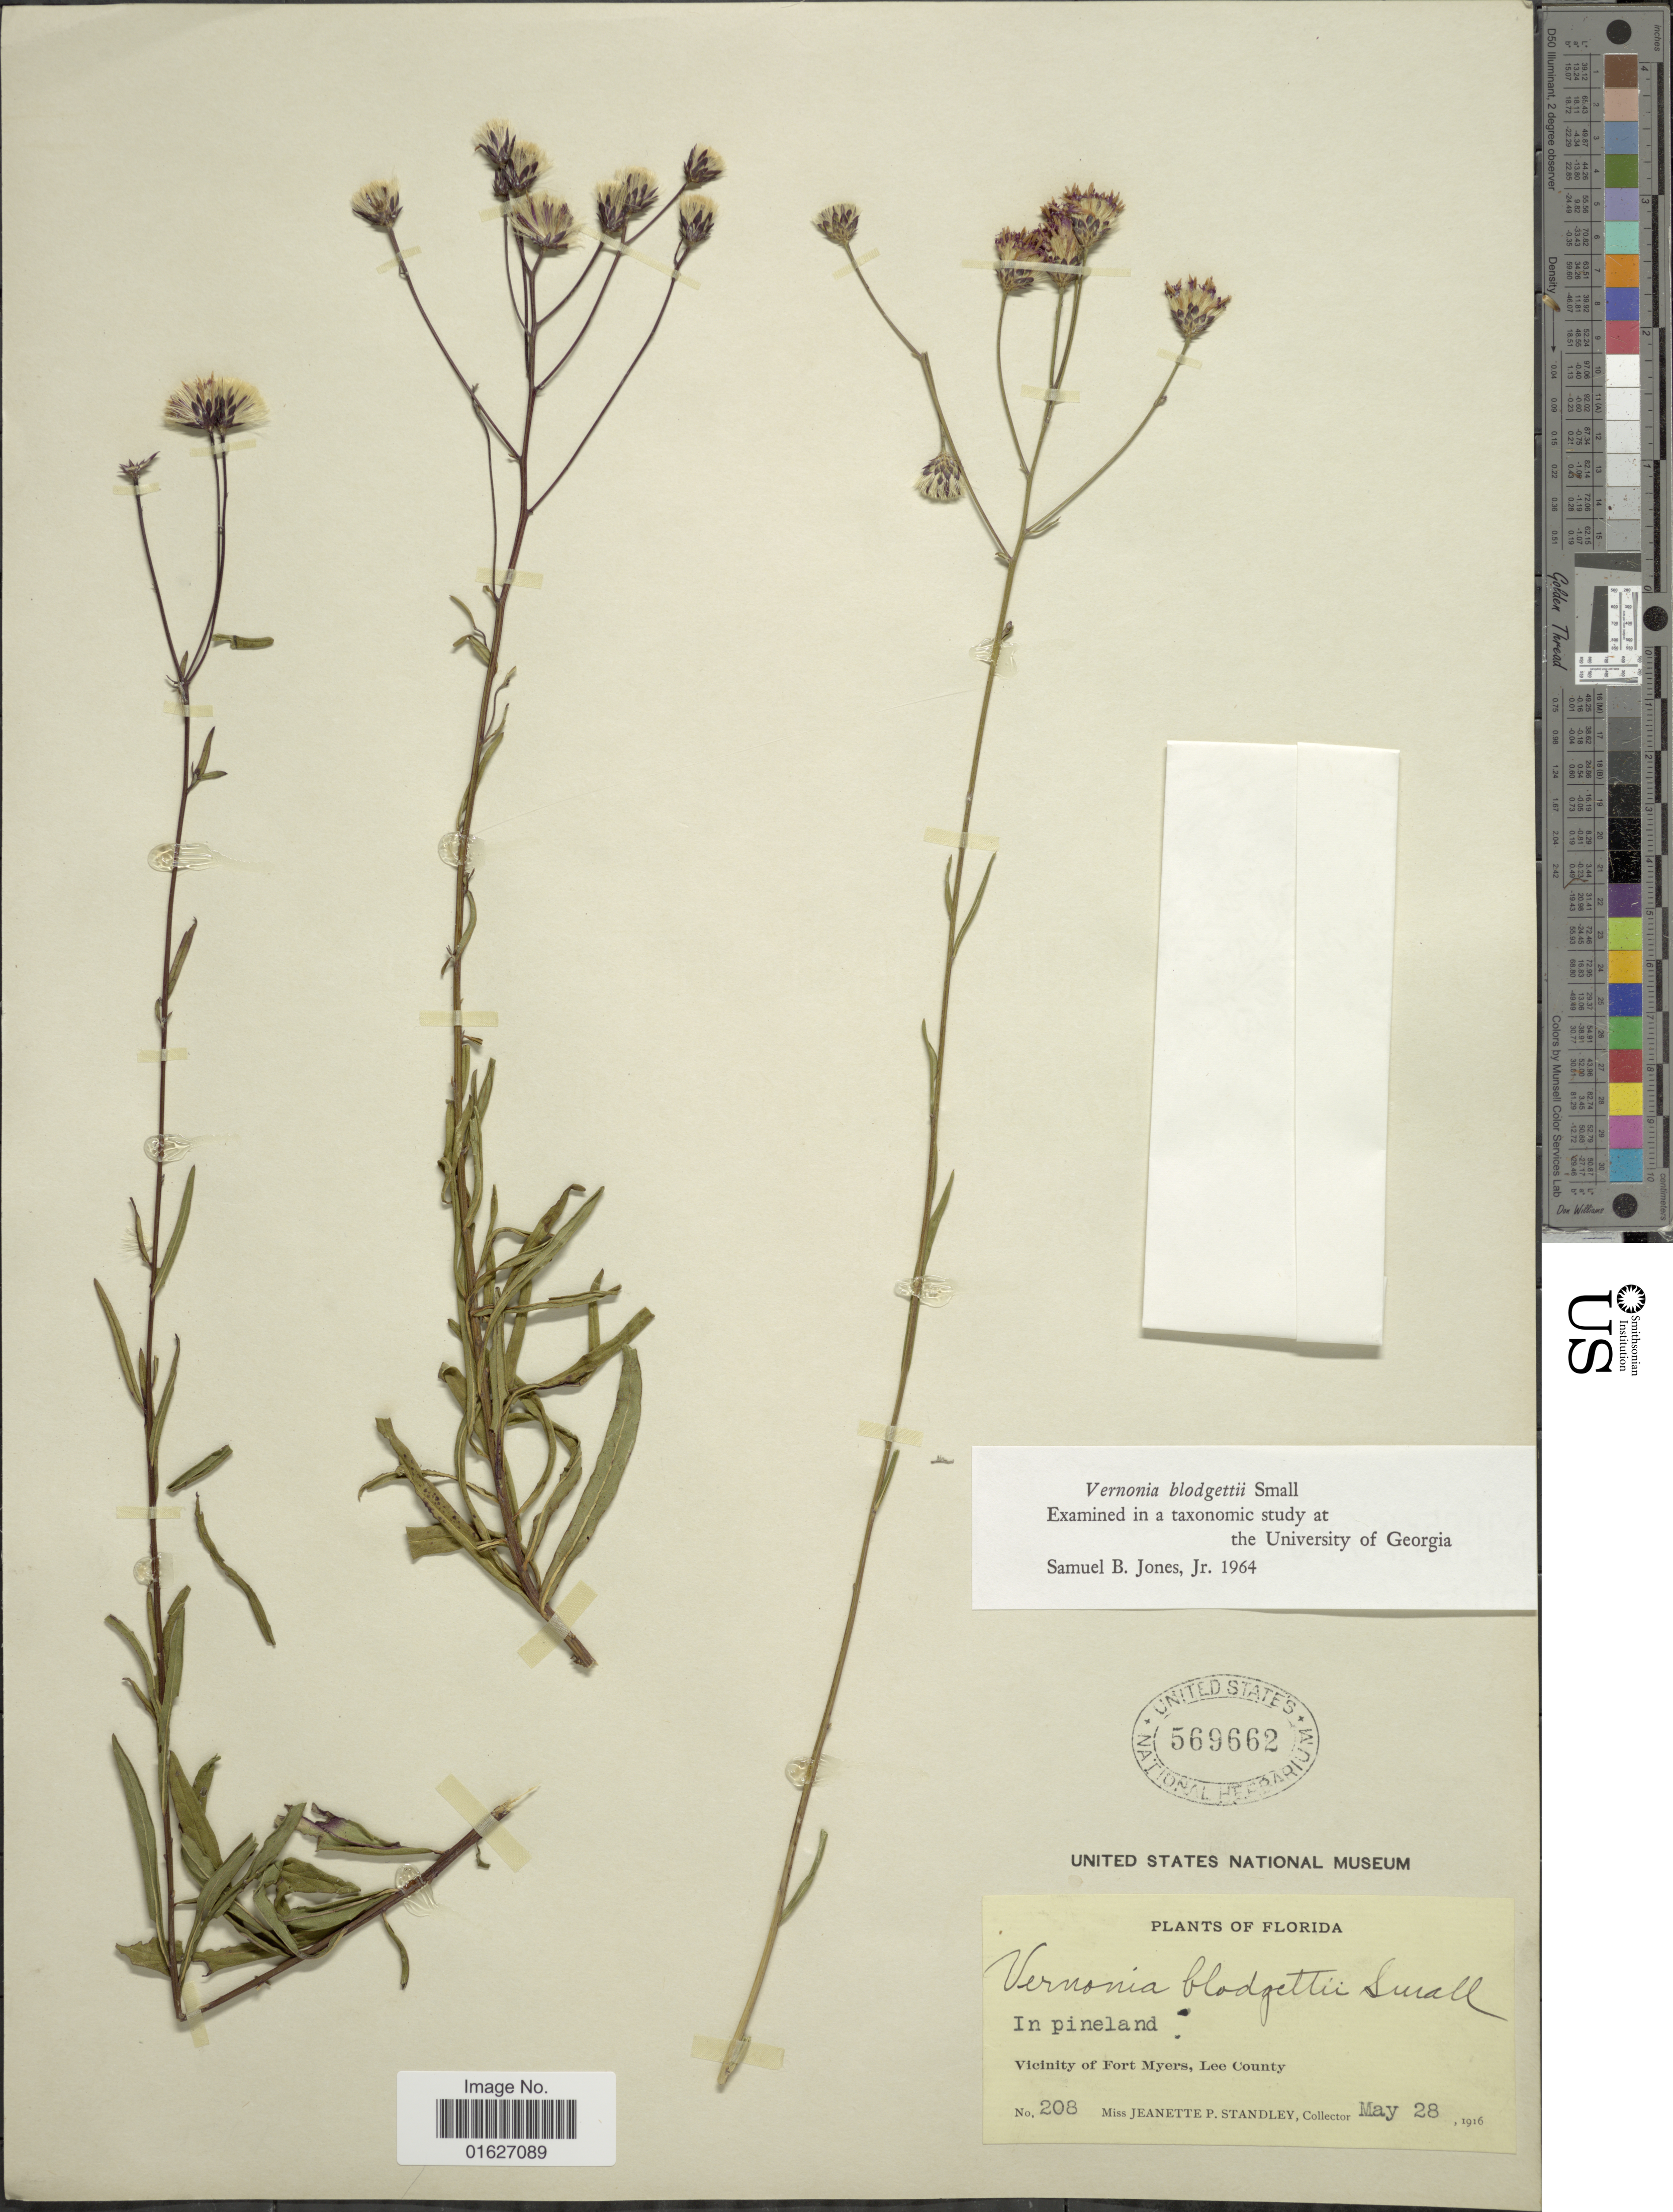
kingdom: Plantae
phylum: Tracheophyta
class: Magnoliopsida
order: Asterales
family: Asteraceae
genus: Vernonia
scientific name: Vernonia blodgettii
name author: Small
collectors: J. P. Standley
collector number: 208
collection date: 1916-05-28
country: United States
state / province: Florida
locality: Vicinity of Fort Myers, Lee County.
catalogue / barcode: US 569662